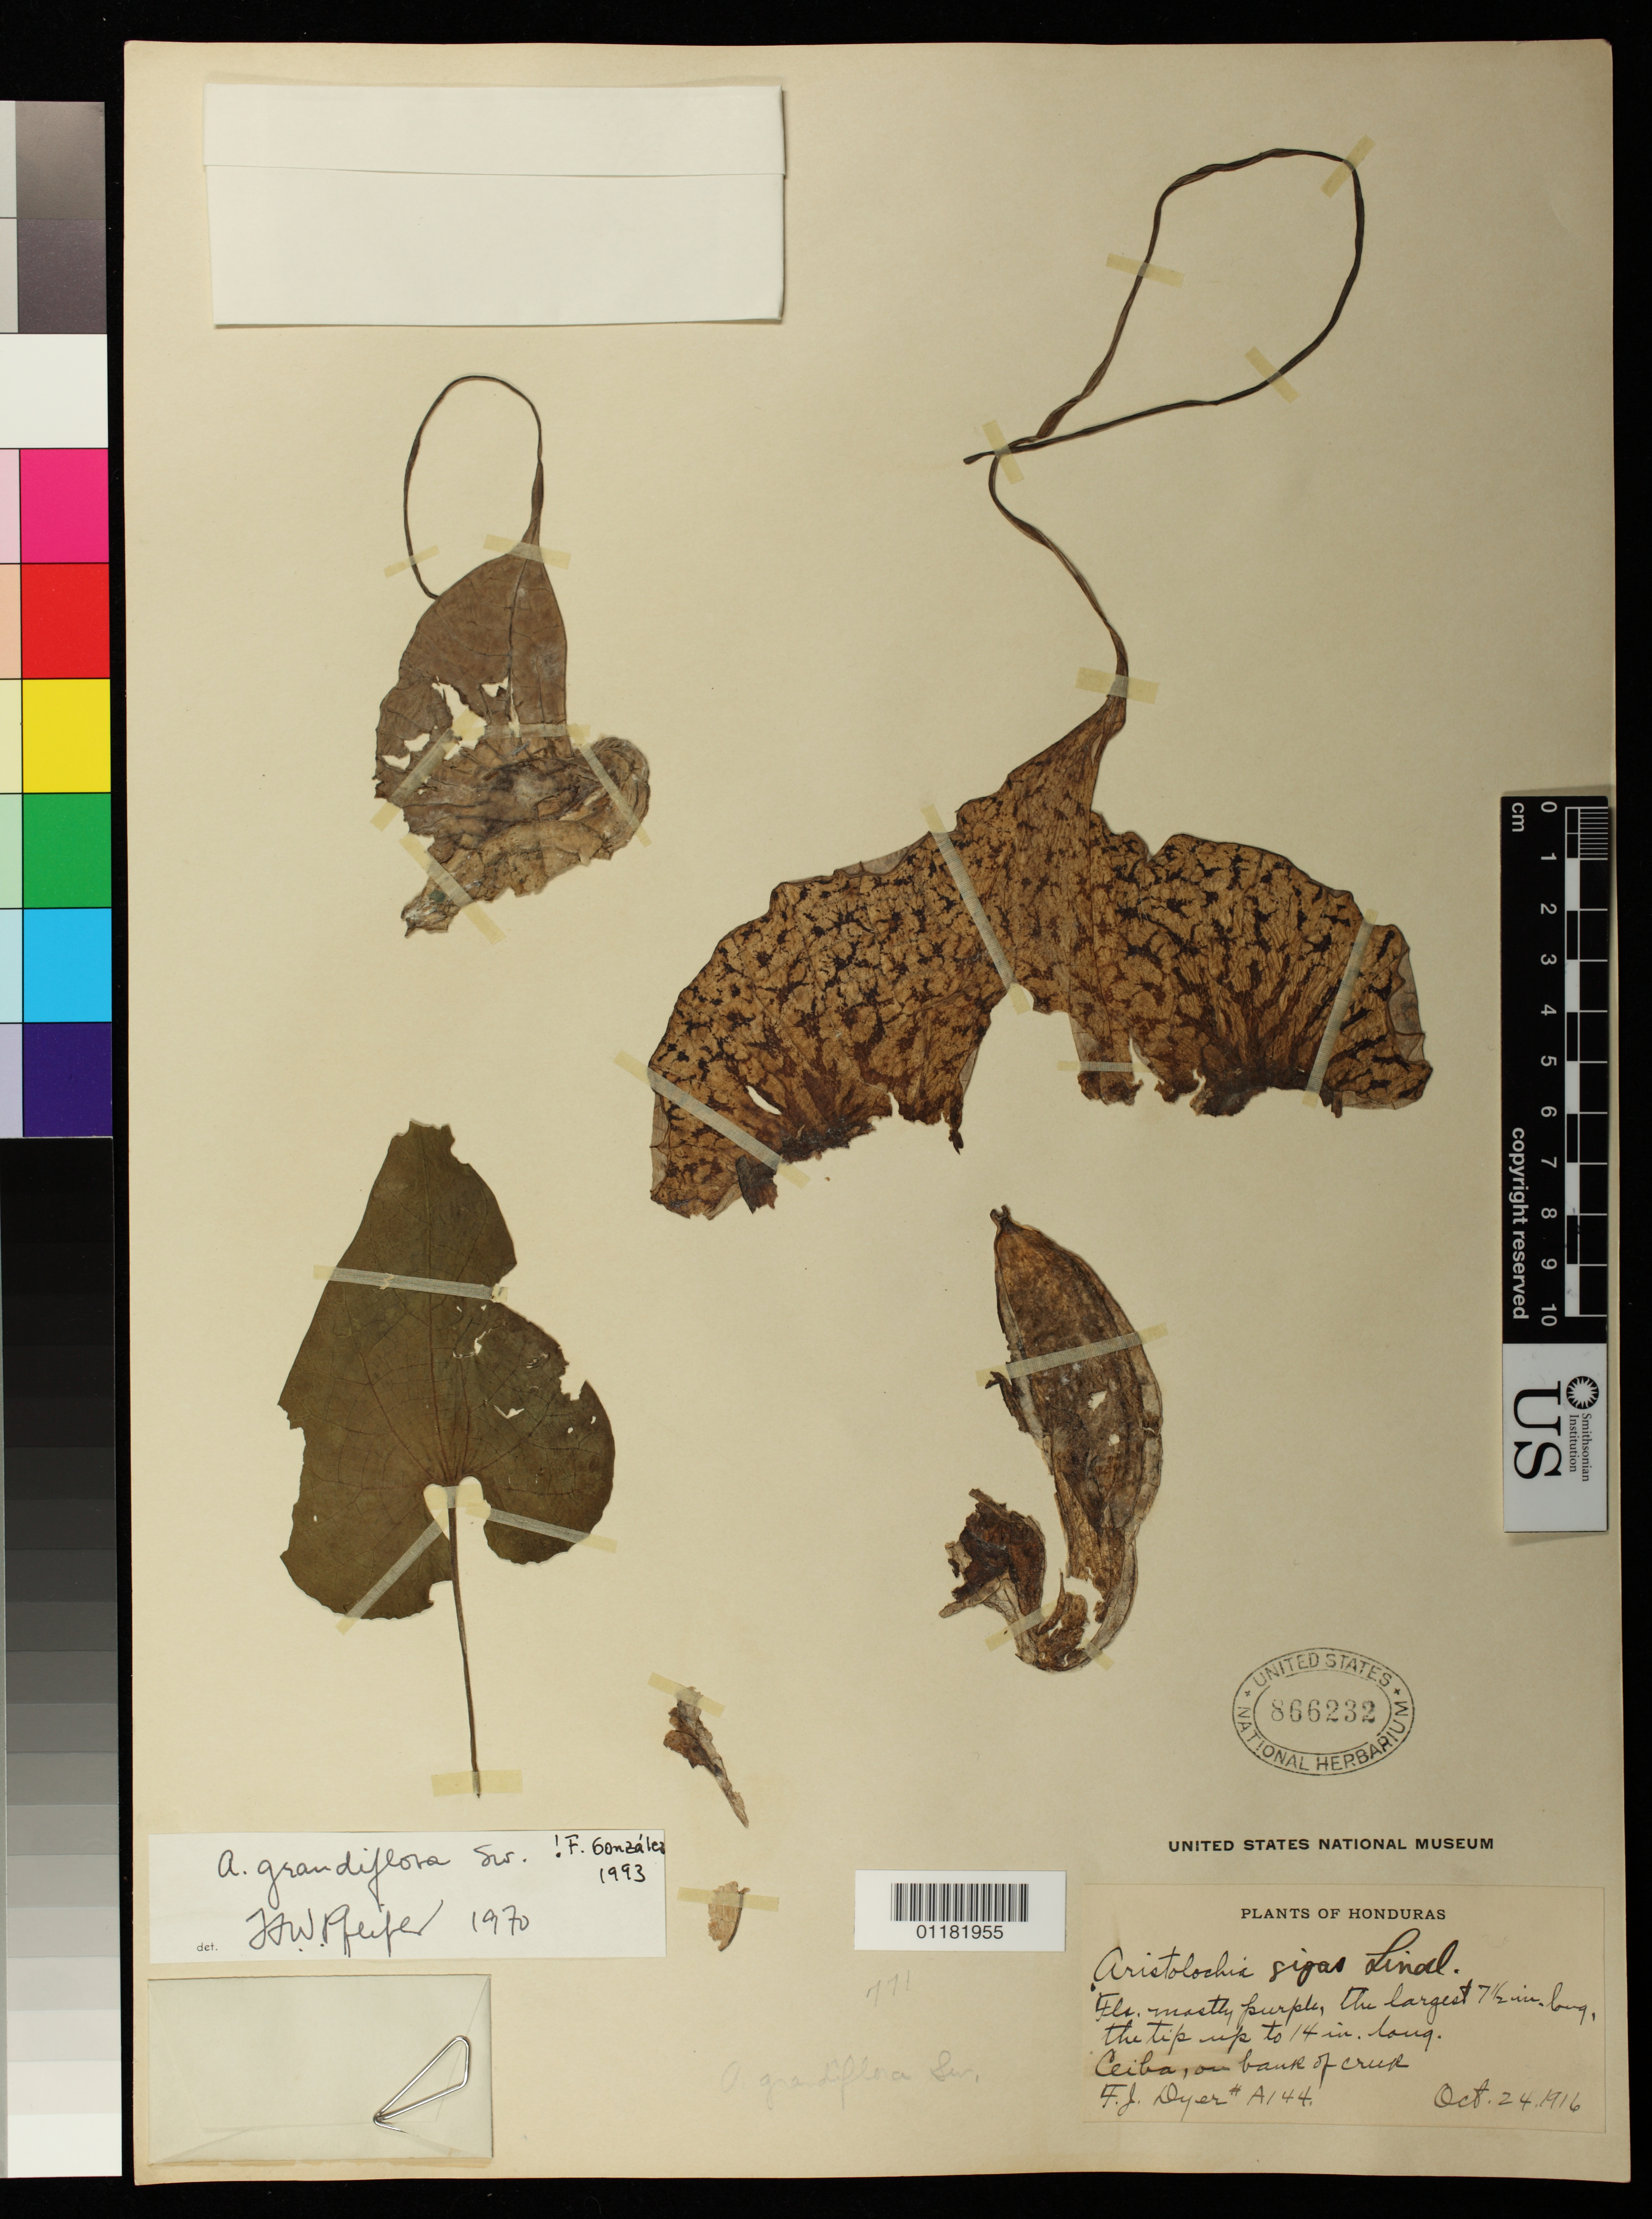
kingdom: Plantae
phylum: Tracheophyta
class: Magnoliopsida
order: Piperales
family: Aristolochiaceae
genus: Aristolochia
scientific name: Aristolochia grandiflora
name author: Sw.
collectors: F. J. Dyer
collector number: A144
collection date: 1916-10-24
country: Honduras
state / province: Atlántida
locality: Ceiba, on creek bank.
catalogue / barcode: US 866232